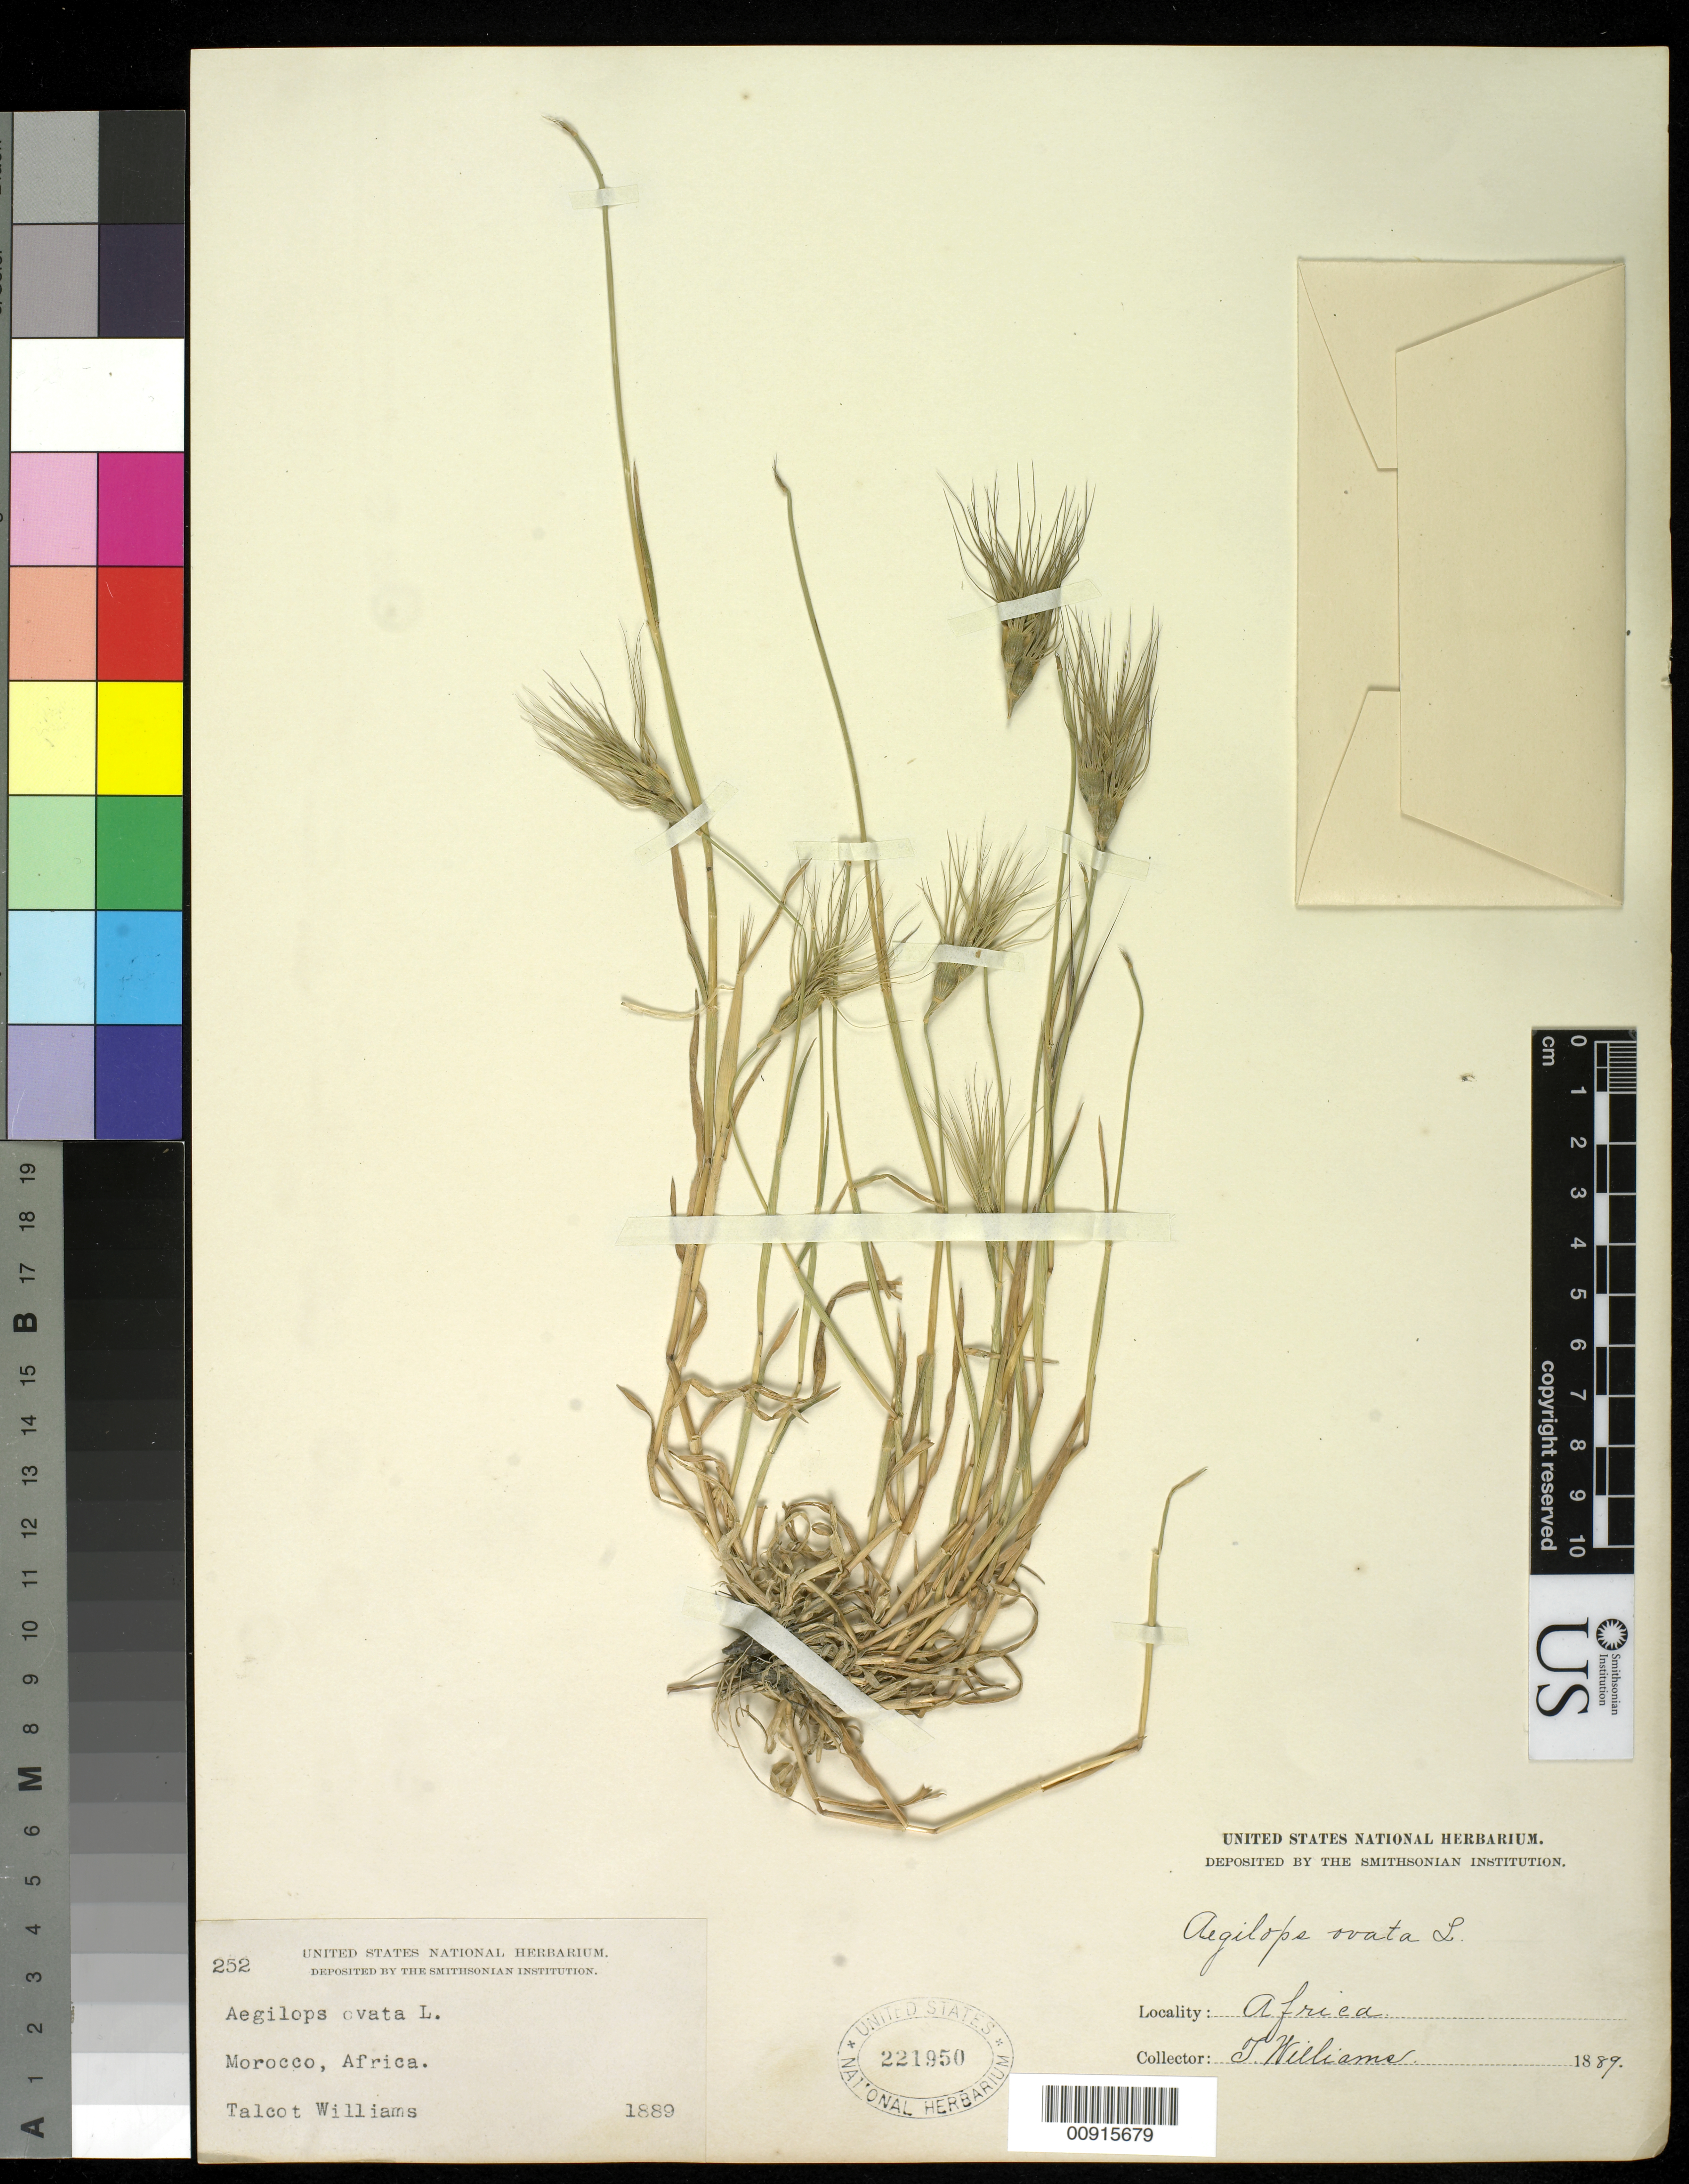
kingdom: Plantae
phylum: Tracheophyta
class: Liliopsida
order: Poales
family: Poaceae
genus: Aegilops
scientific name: Aegilops neglecta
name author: Req. ex Bertol.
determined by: Poaceae Reorganization Project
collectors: T. Williams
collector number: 252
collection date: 1889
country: Morocco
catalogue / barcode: US 221950